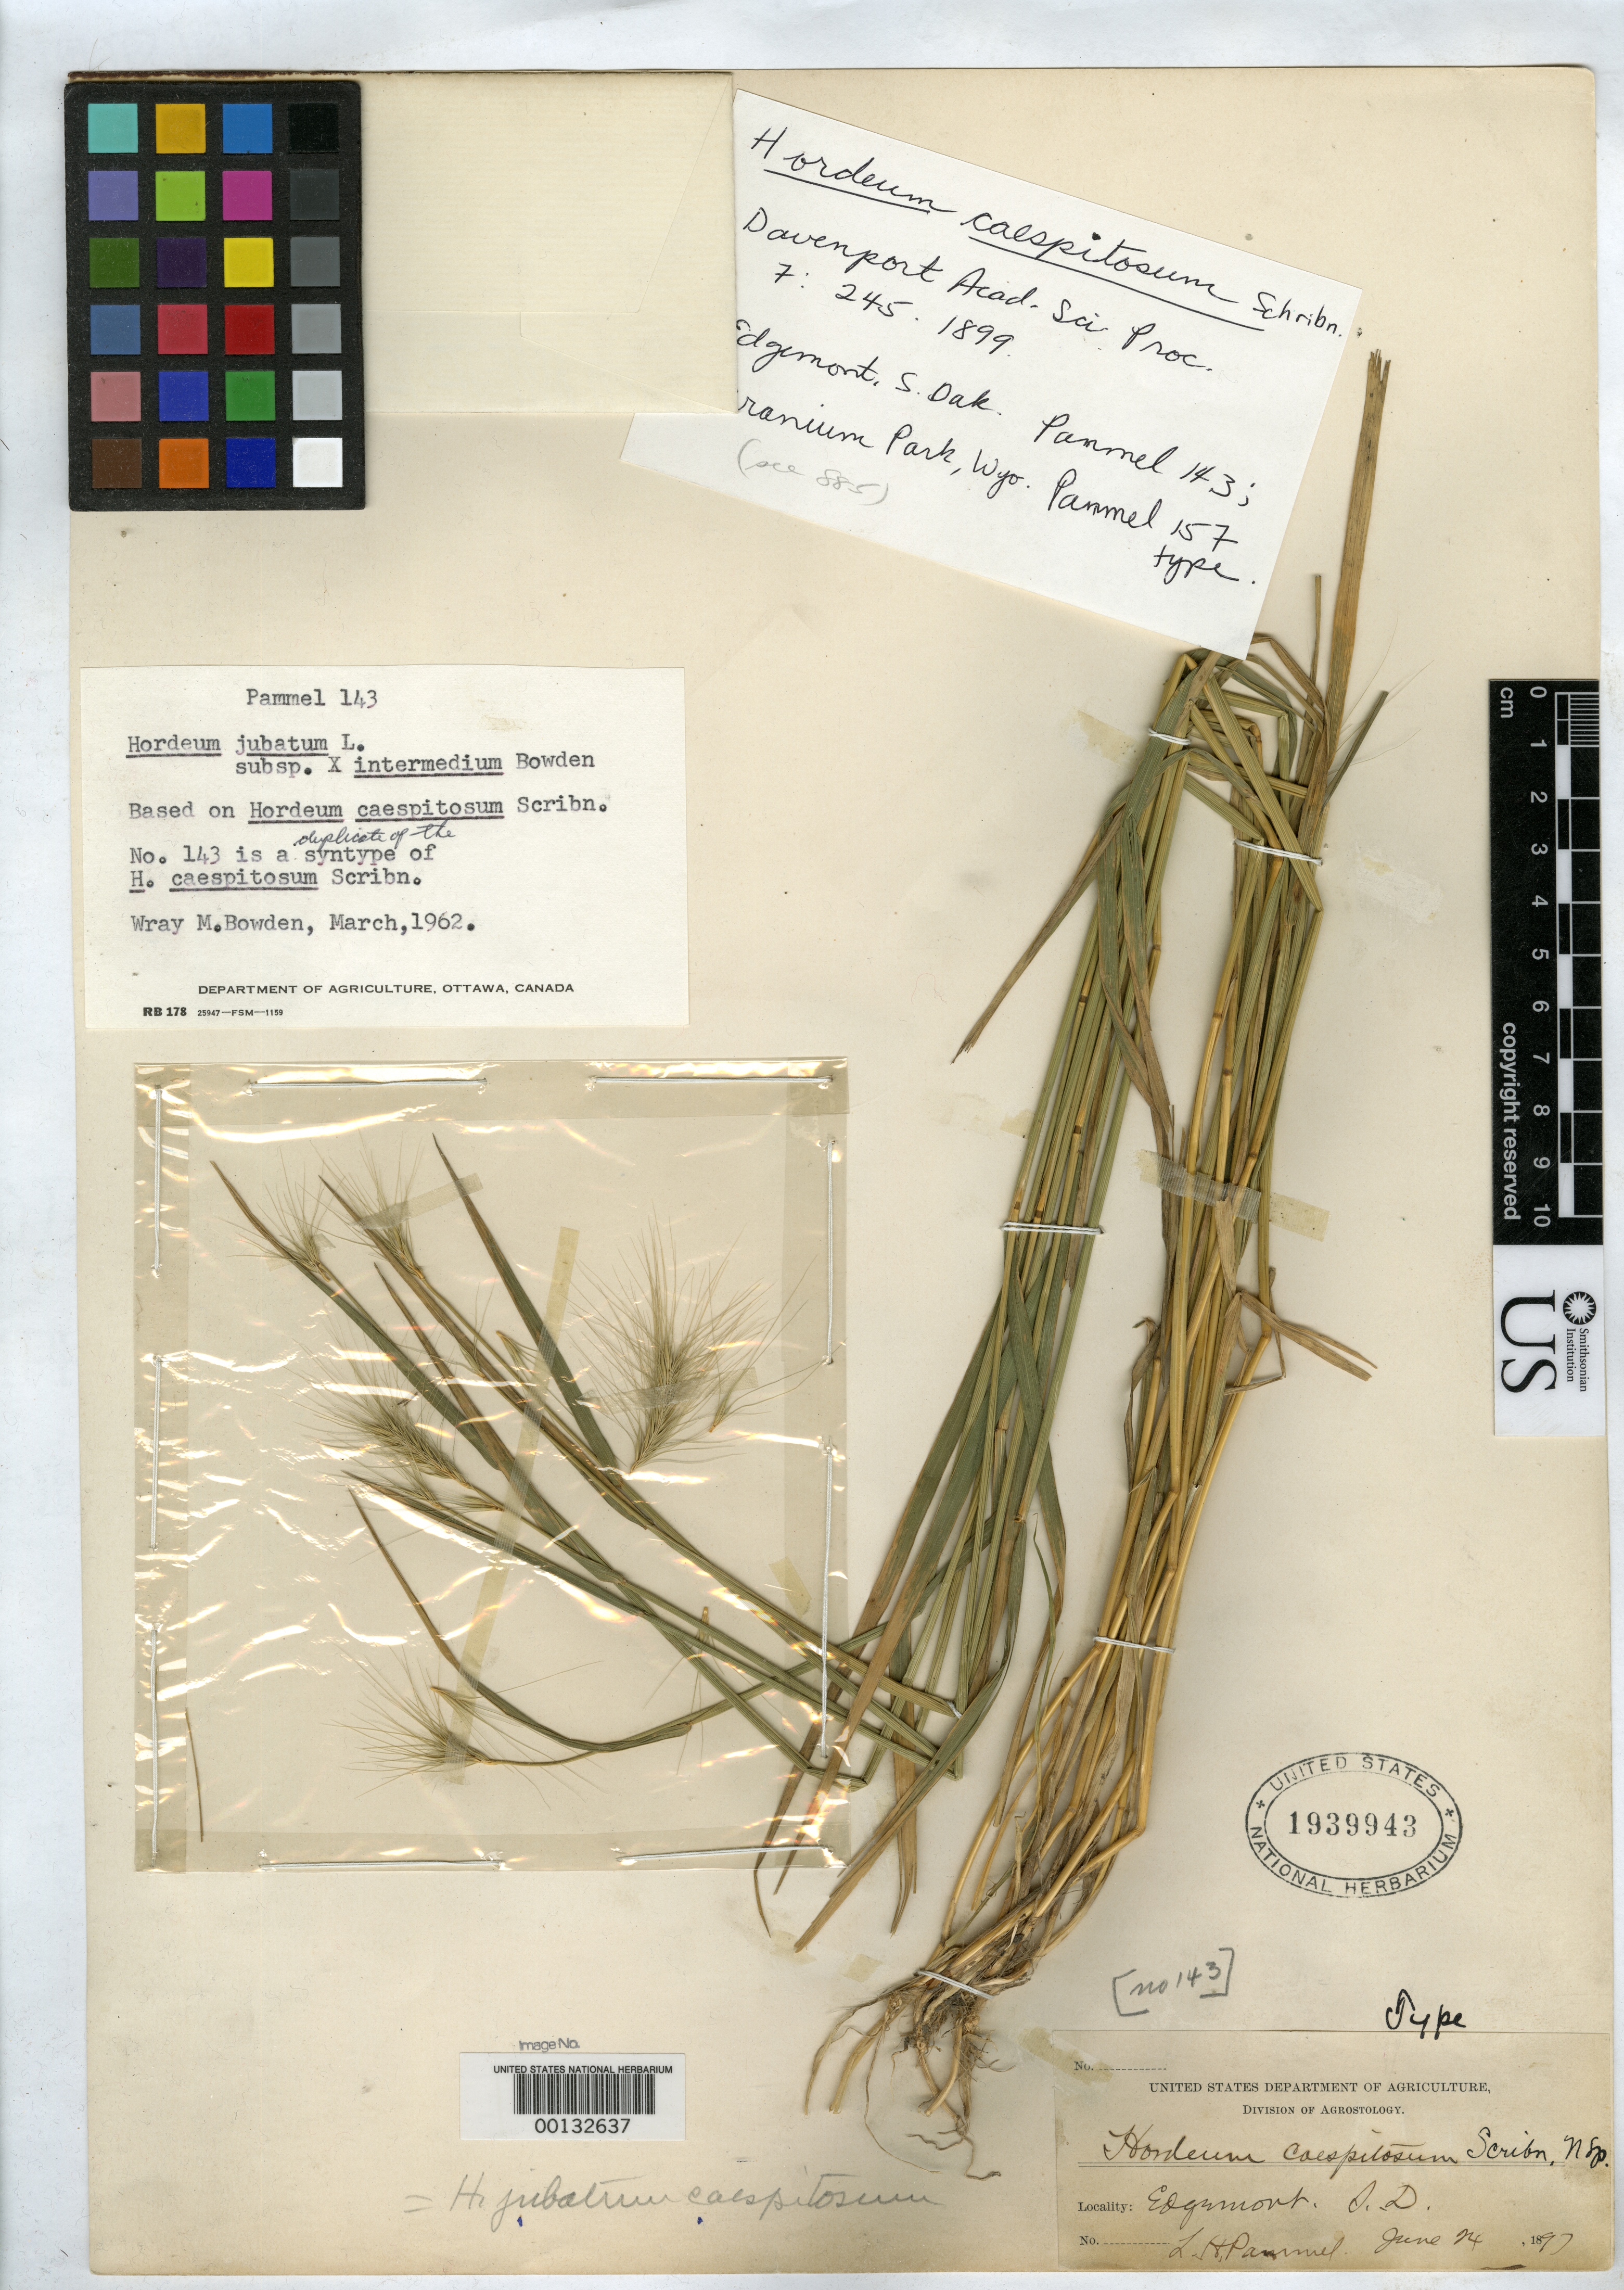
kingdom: Plantae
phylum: Tracheophyta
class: Liliopsida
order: Poales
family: Poaceae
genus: Hordeum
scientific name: Hordeum caespitosum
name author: Scribn. in Pammel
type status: Syntype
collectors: L. Pammel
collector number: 143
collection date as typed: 24 Jun 1897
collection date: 1897-06-24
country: United States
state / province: South Dakota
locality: Edgemont.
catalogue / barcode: US 1939943